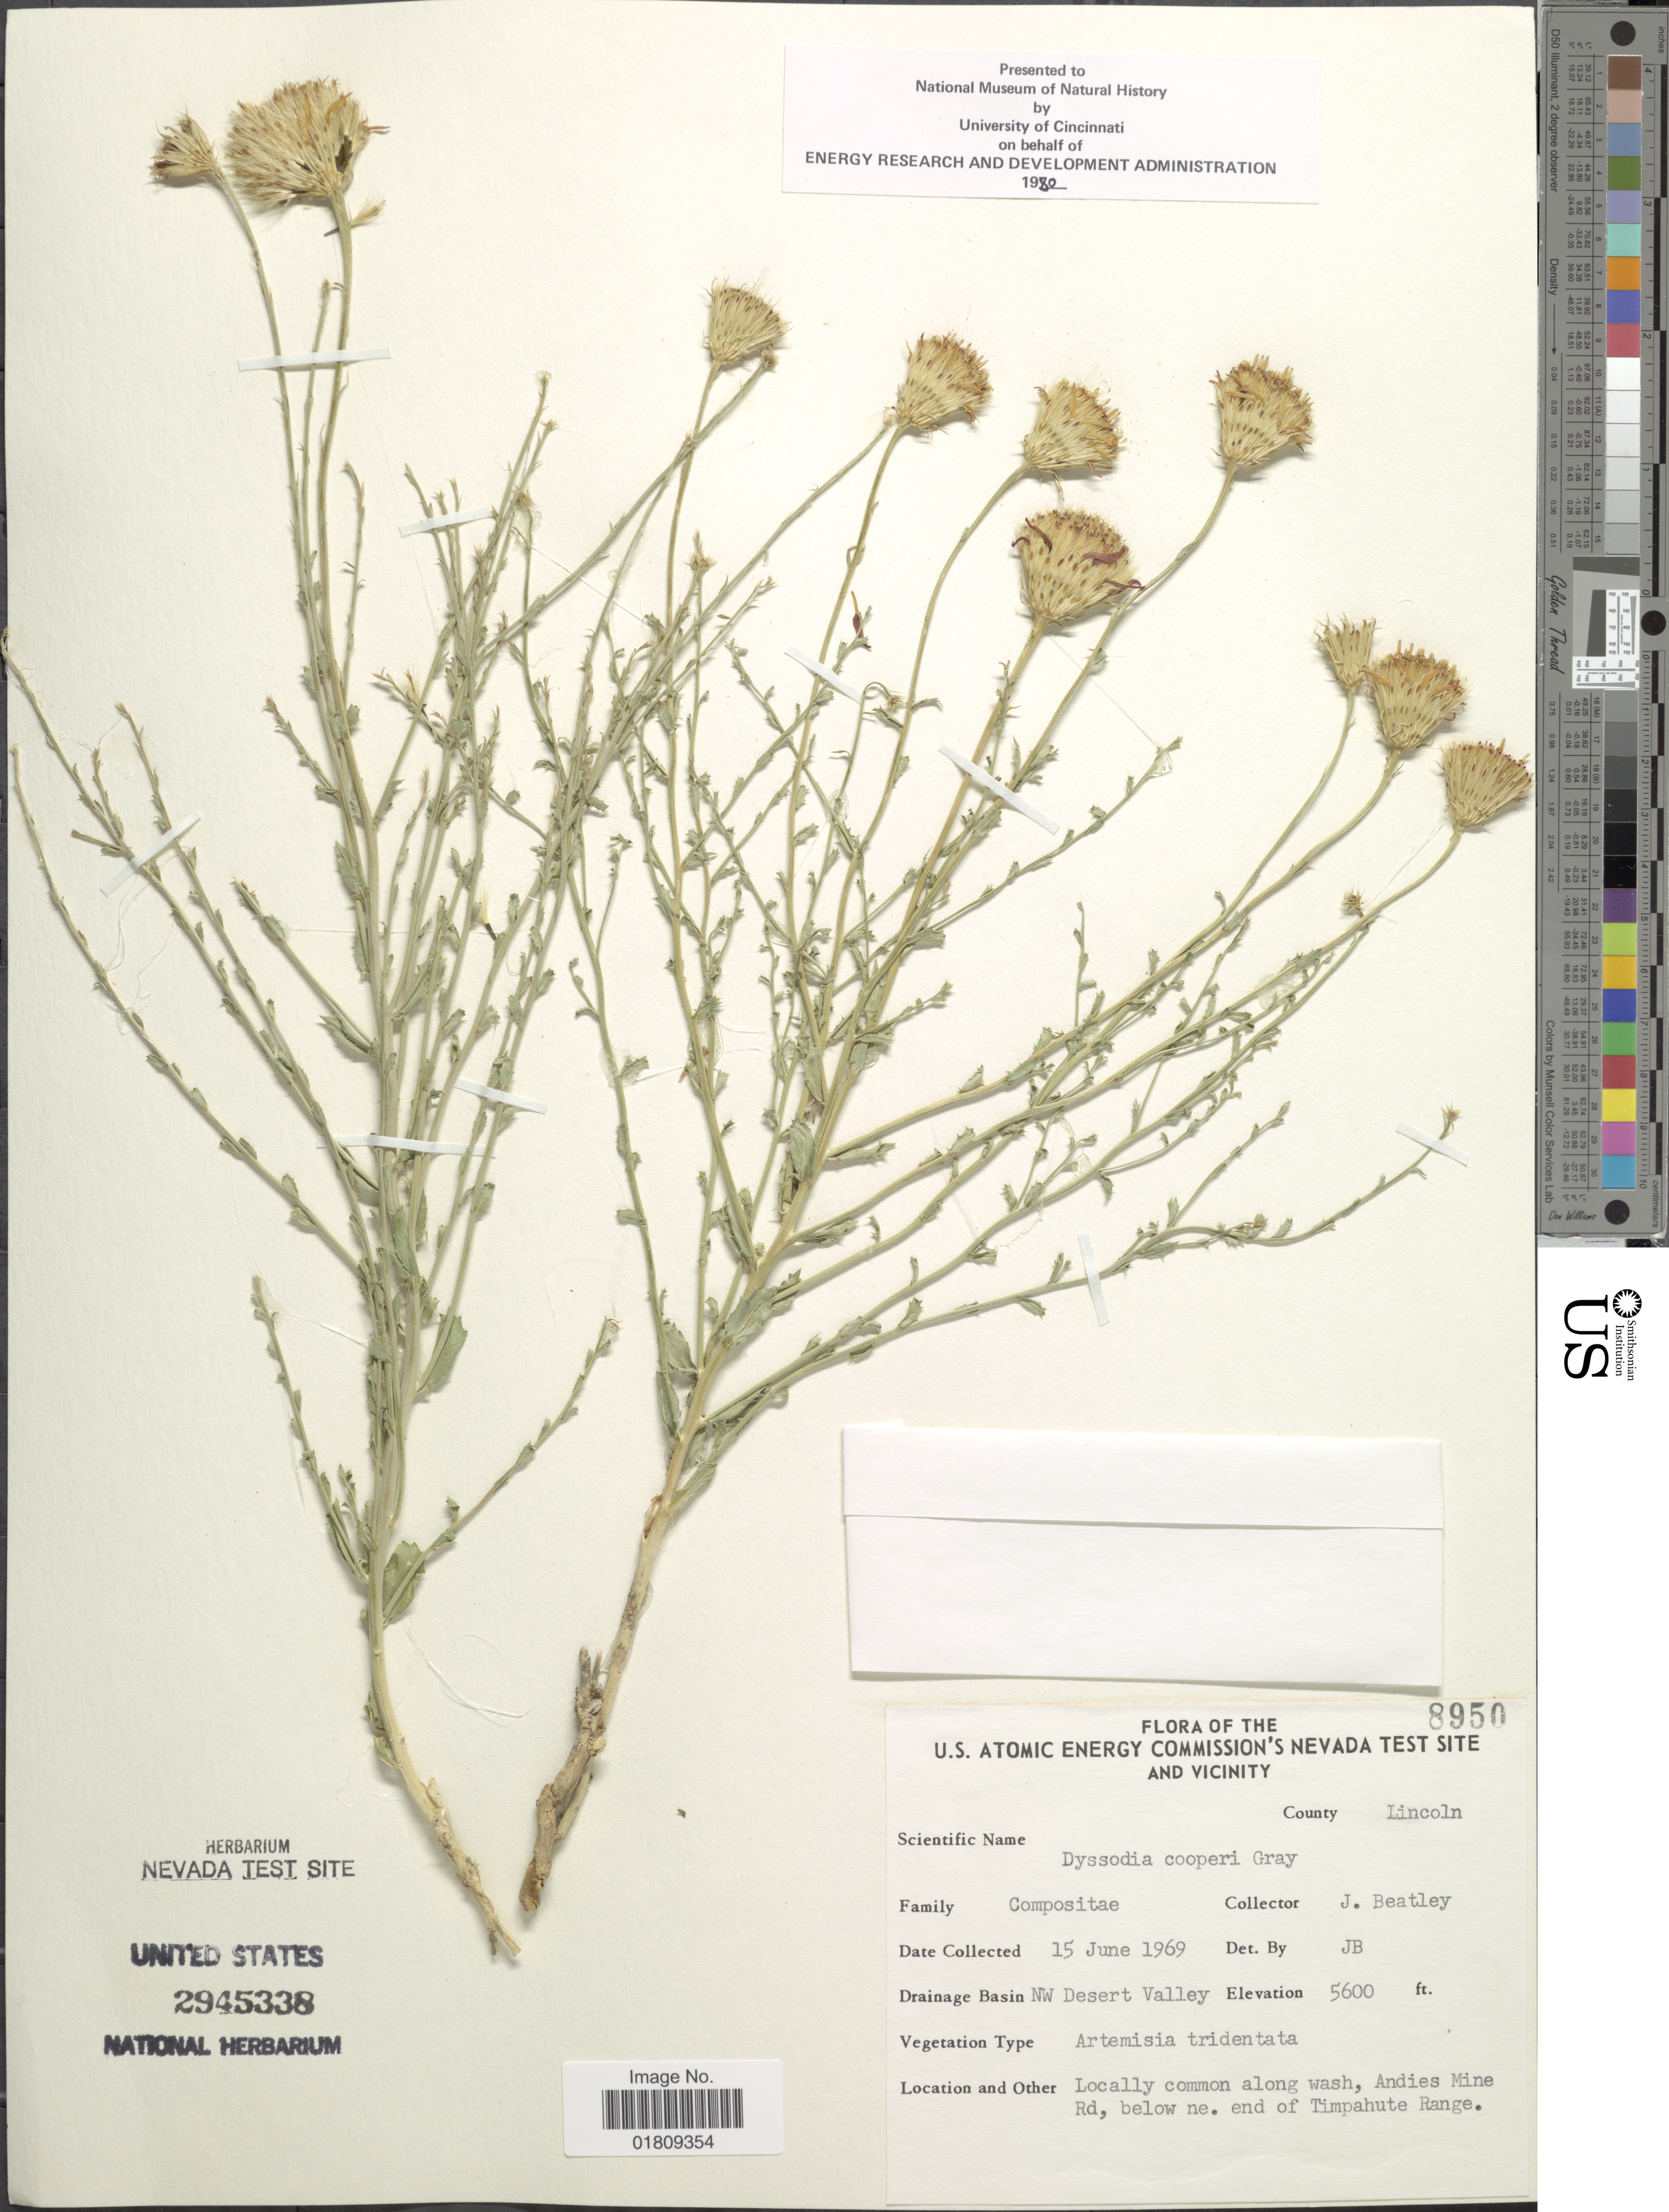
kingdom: Plantae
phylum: Tracheophyta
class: Magnoliopsida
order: Asterales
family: Asteraceae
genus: Dyssodia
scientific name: Dyssodia cooperi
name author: A. Gray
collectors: J. C. Beatley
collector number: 8950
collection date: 1969-06-15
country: United States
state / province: Nevada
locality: U. S. Atomic Energy Commission's Nevada Test Site and Vicinity, County Lincoln, NW Desert Valley, Andies Mine Rd, below ne end of Timpahute Range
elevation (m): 1707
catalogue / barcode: US 2945338